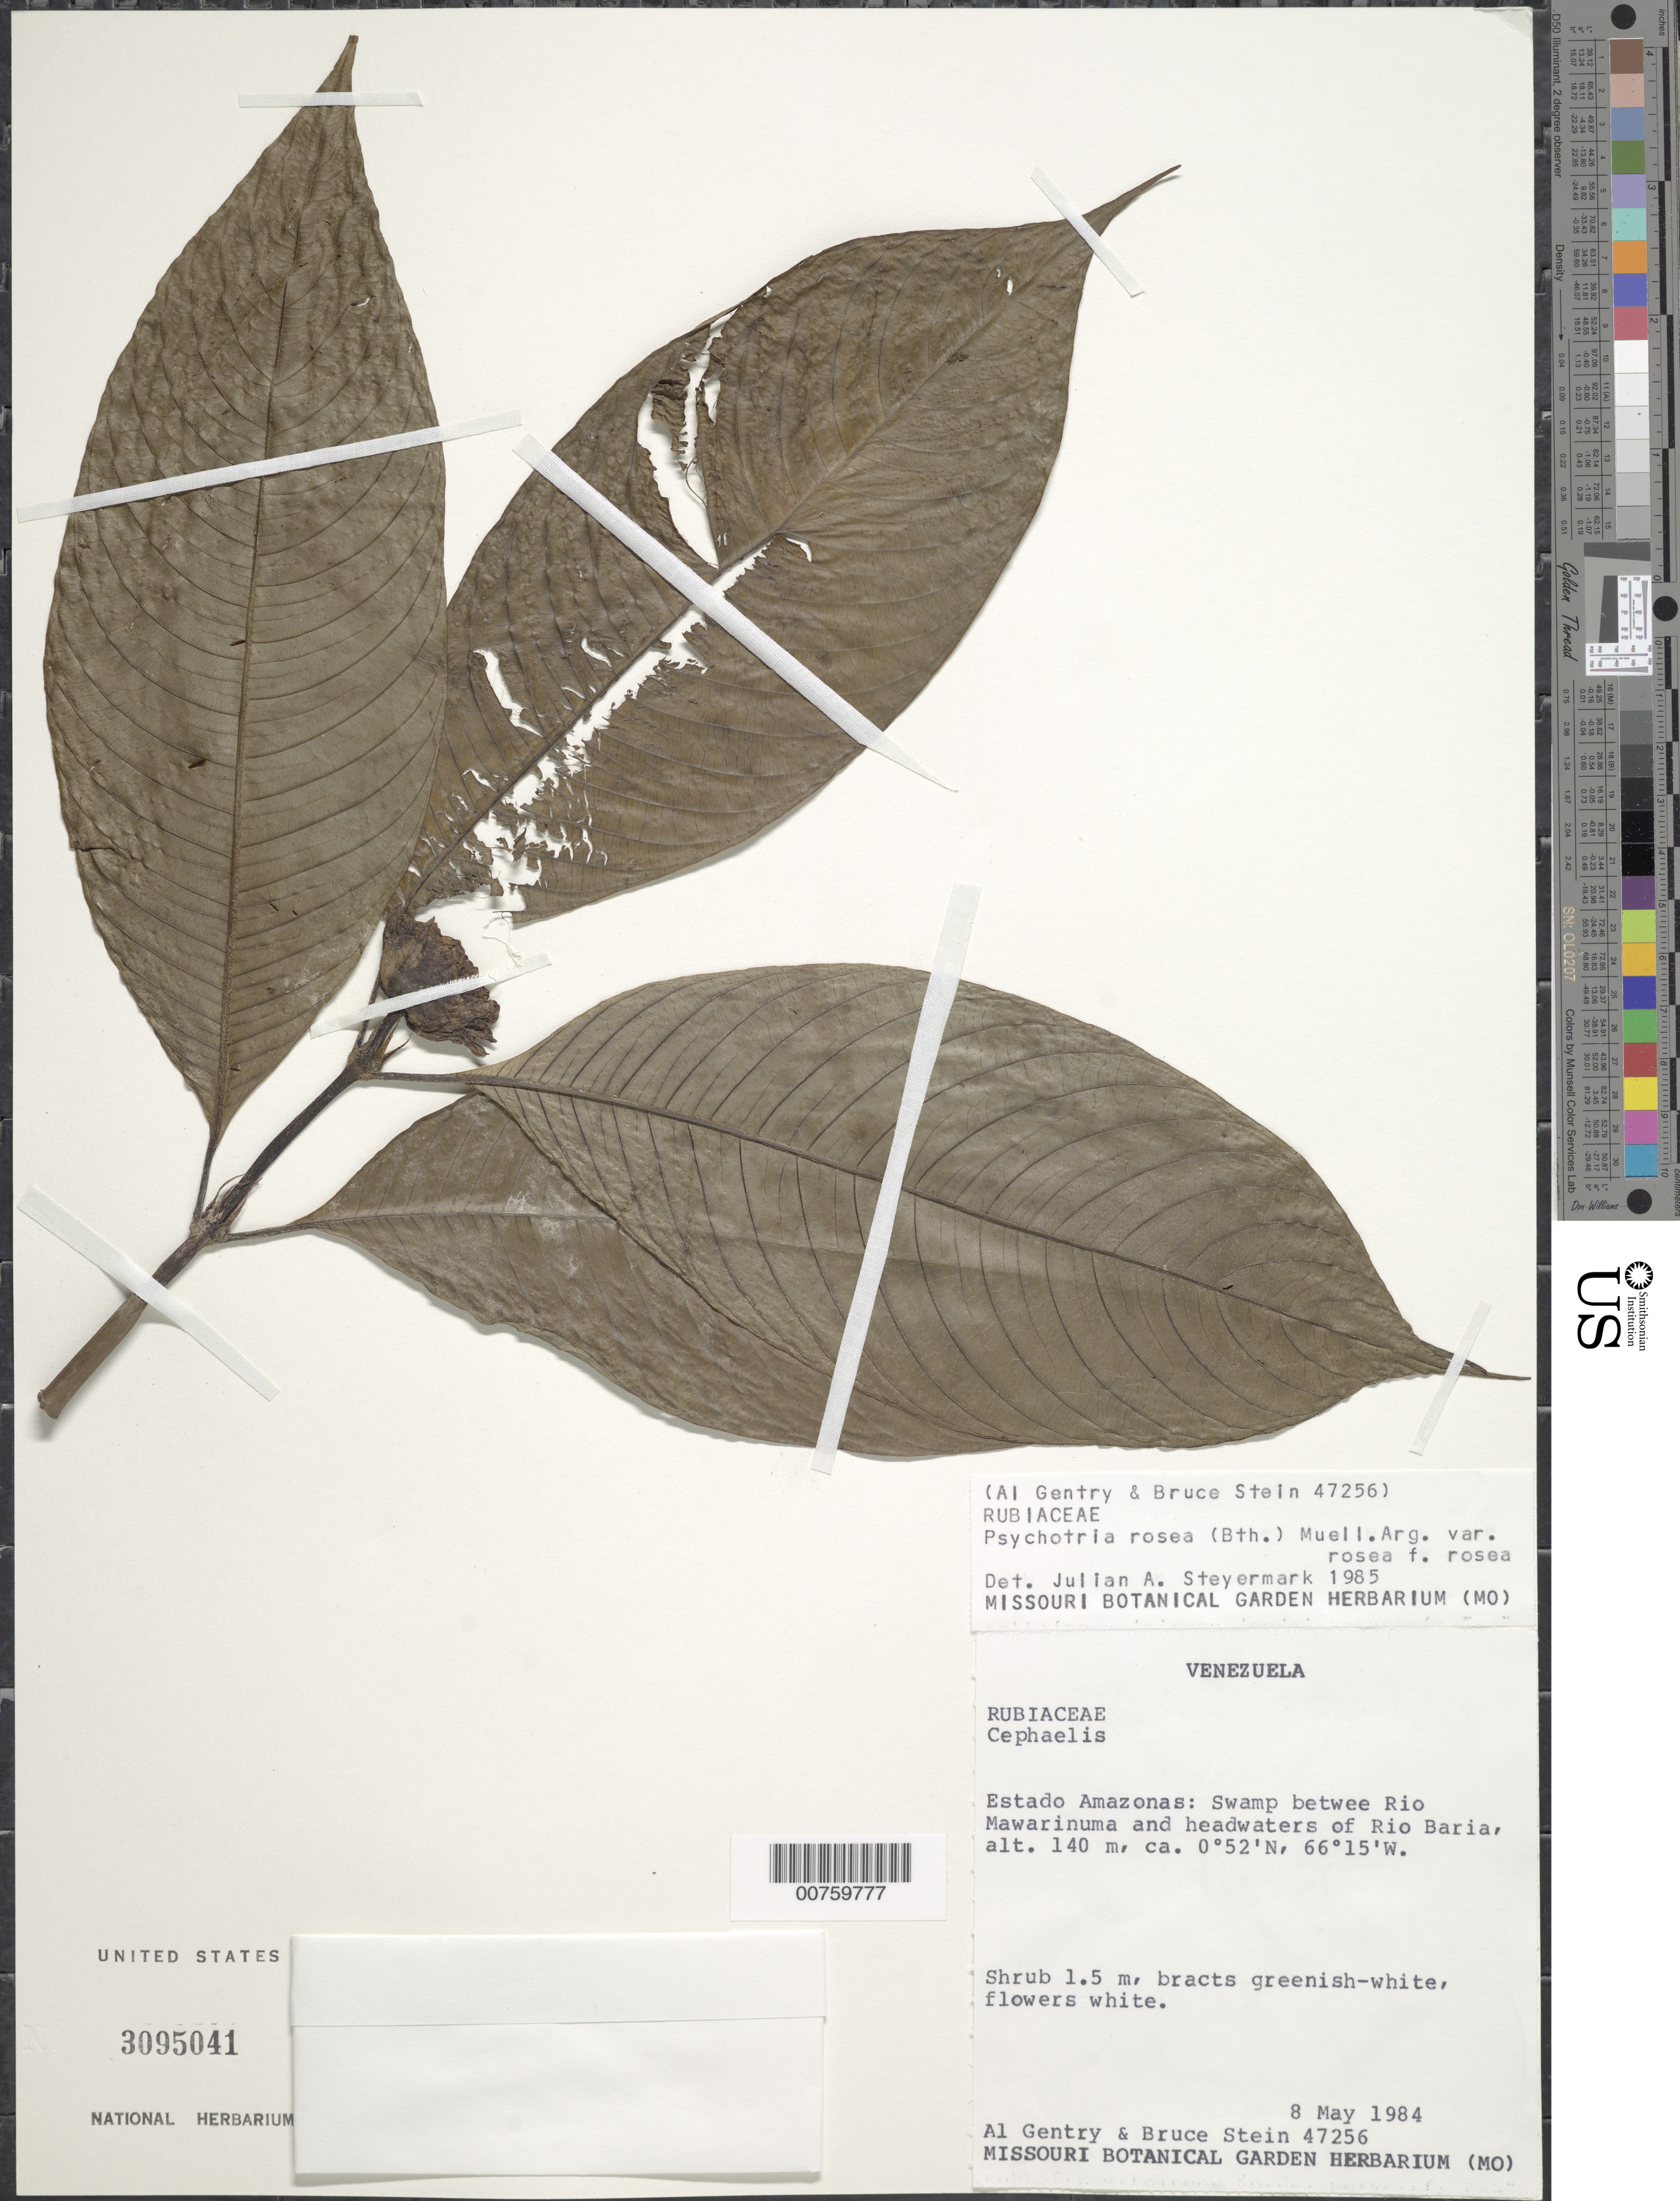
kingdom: Plantae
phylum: Tracheophyta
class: Magnoliopsida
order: Gentianales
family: Rubiaceae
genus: Psychotria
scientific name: Psychotria rosea f. rosea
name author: (Benth.) Müll. Arg.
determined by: Steyermark, Julian A., (VEN)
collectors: A. H. Gentry & B. Stein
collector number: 47256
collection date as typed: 8-May-84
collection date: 1984-05-08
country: Venezuela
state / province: Amazonas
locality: Río Mawarinuma to headwaters of Río Baria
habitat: Swamp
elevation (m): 140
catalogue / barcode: US 3095041